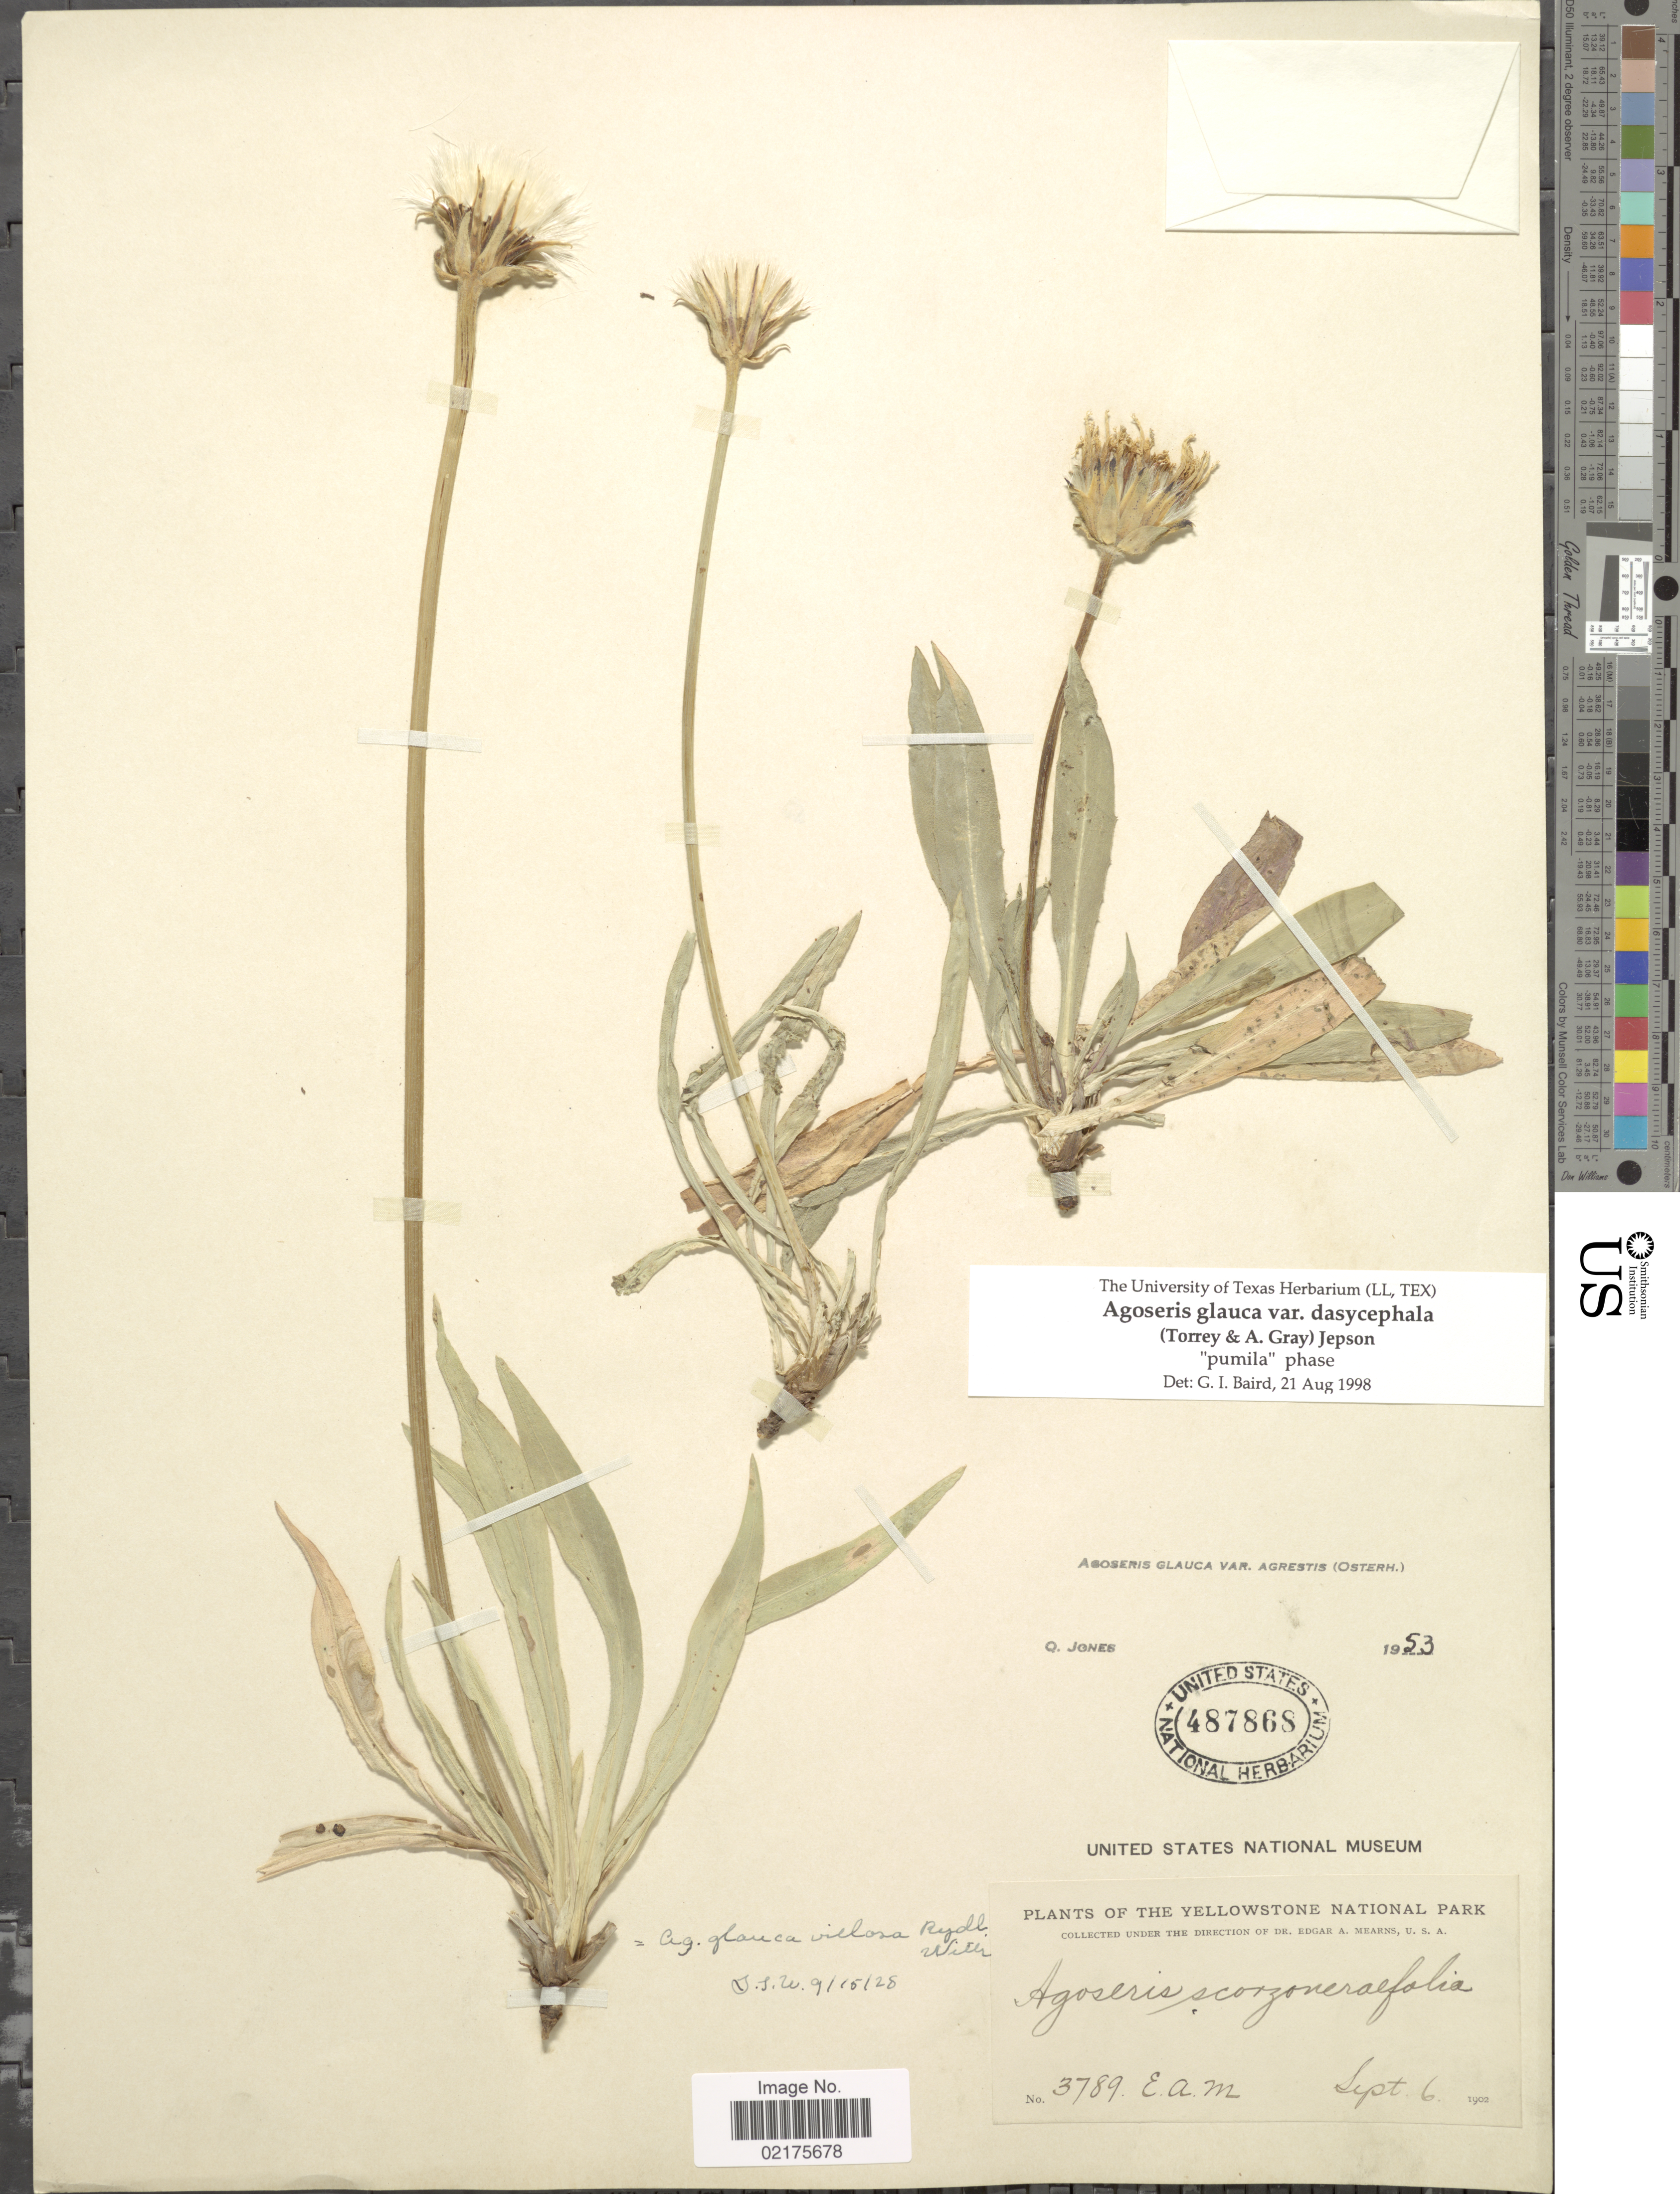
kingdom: Plantae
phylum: Tracheophyta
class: Magnoliopsida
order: Asterales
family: Asteraceae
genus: Agoseris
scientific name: Agoseris glauca var. dasycephala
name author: (Torr. & A. Gray) Jeps.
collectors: E. A. Mearns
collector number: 3789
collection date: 1902-09-06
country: United States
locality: Yellowstone National Park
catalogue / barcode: US 487868